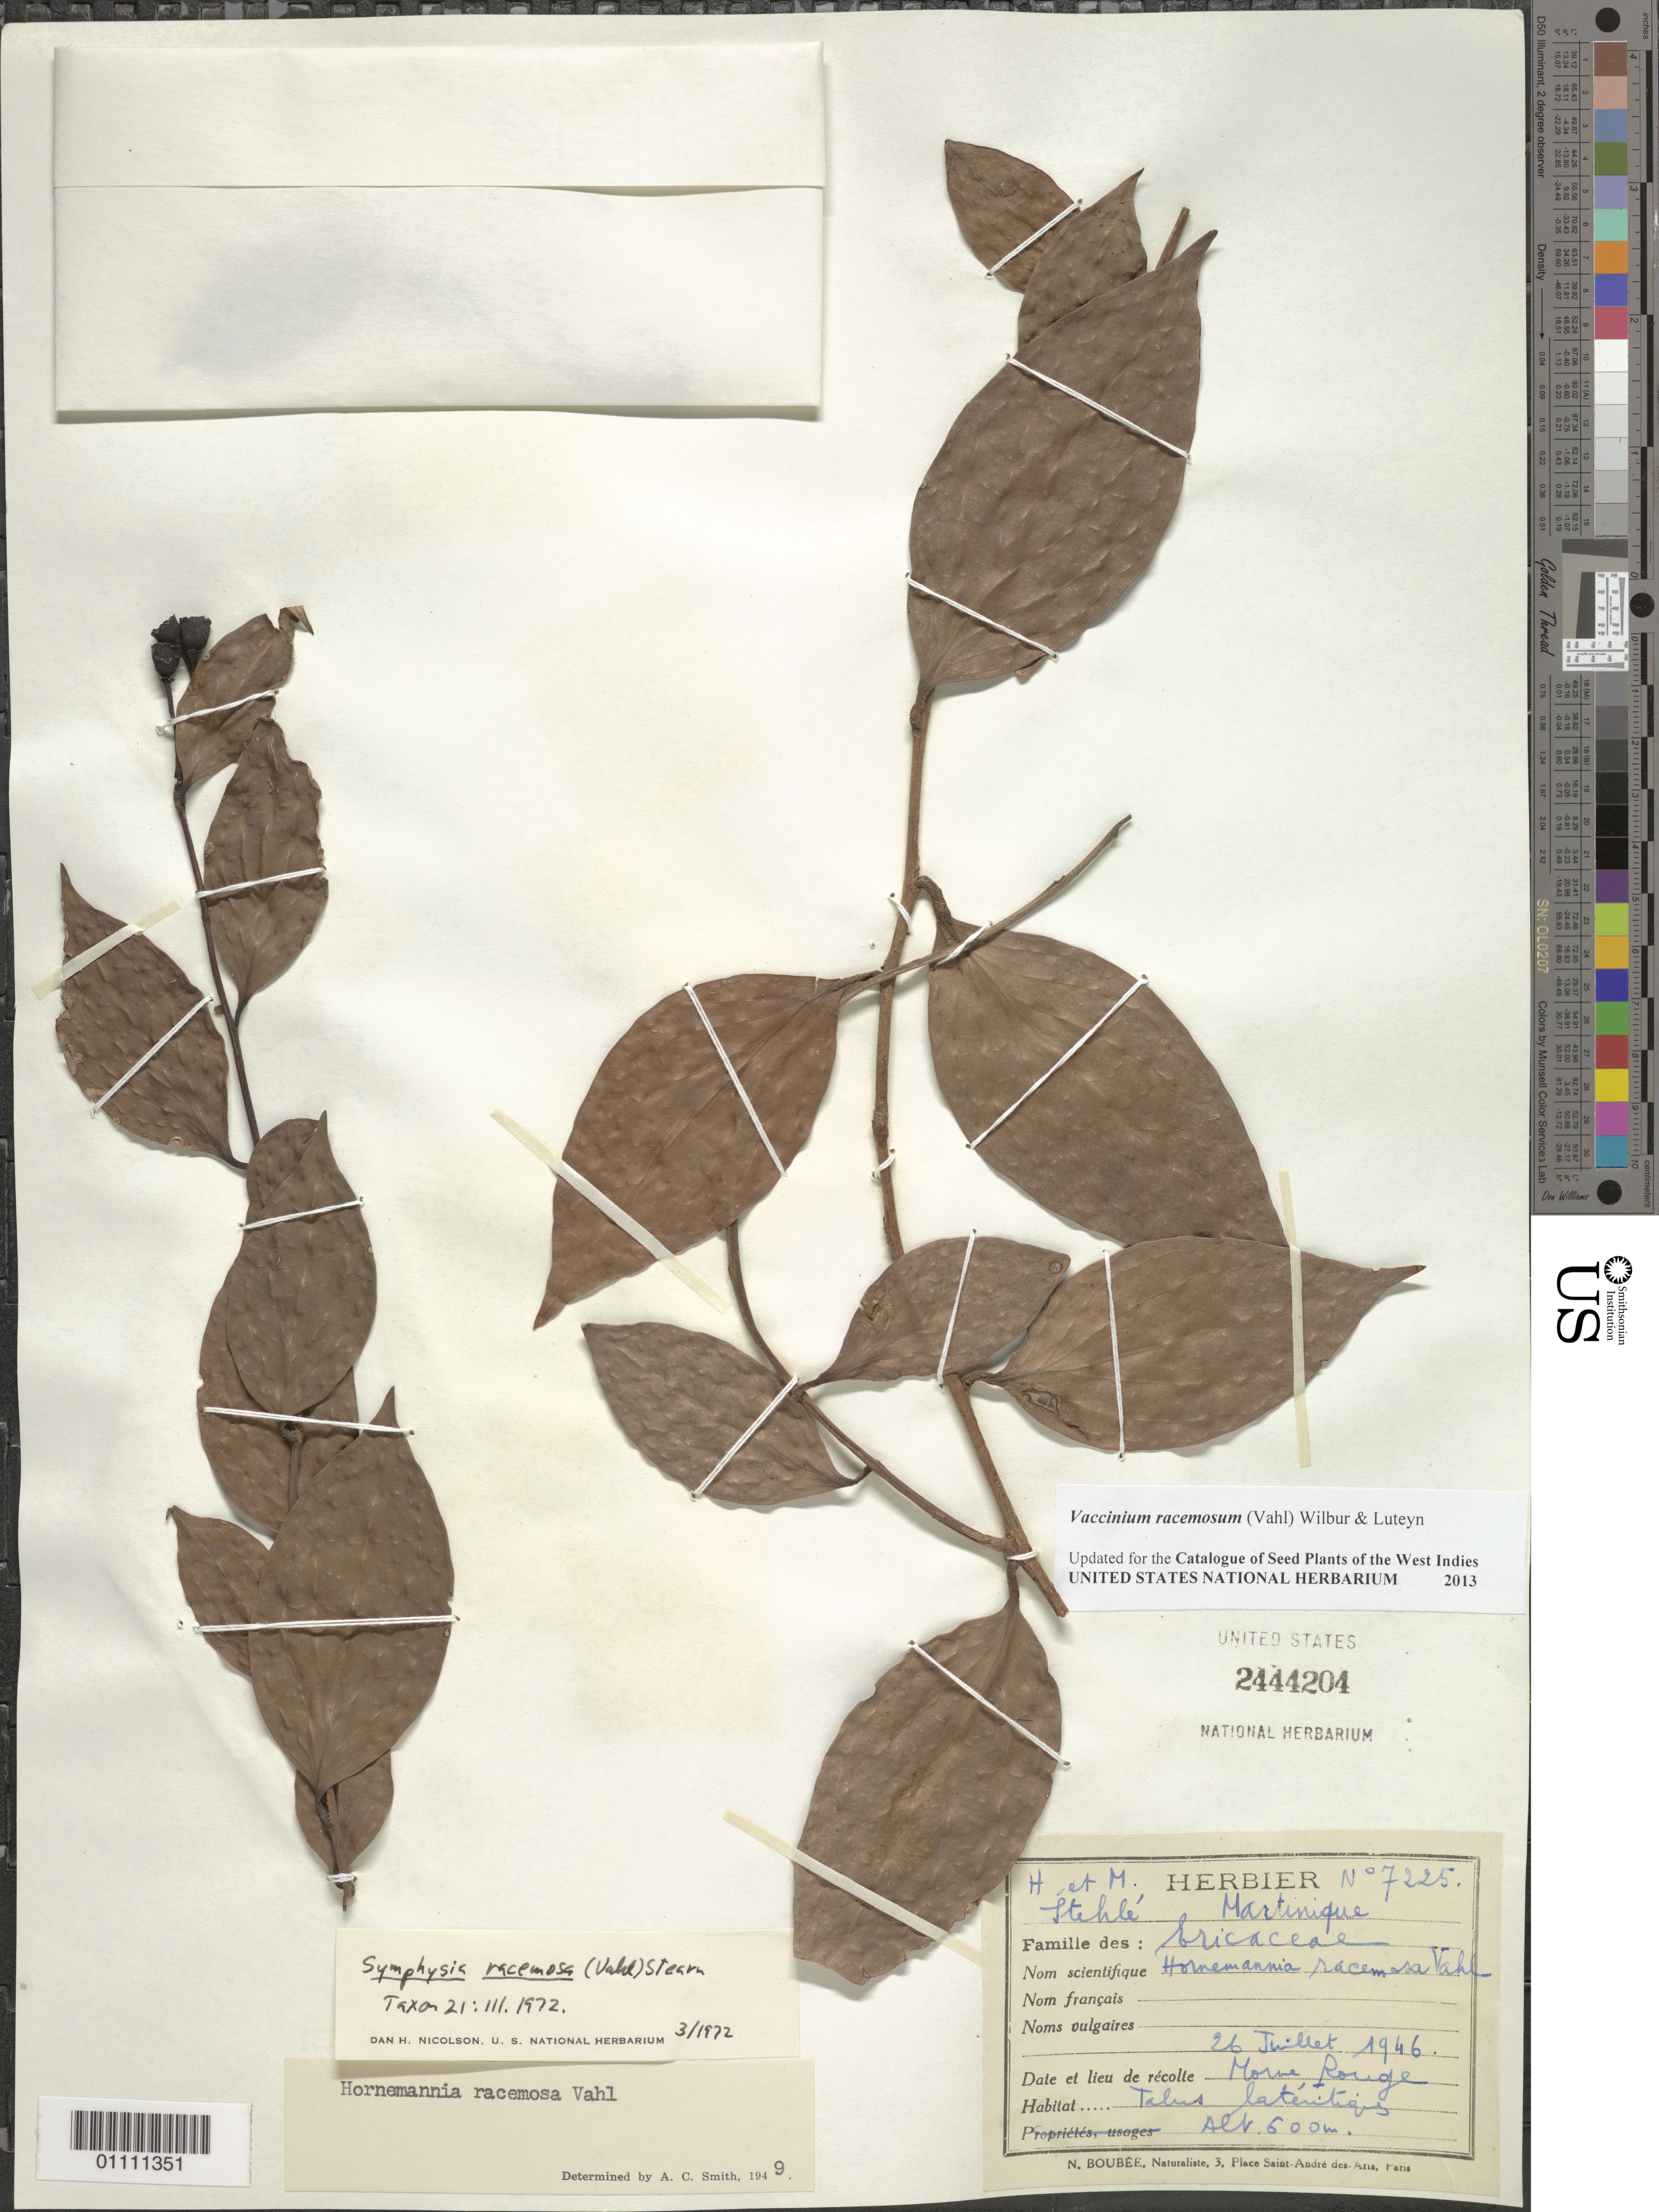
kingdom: Plantae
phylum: Tracheophyta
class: Magnoliopsida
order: Ericales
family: Ericaceae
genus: Vaccinium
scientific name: Vaccinium racemosum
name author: (Vahl) Wilbur & Luteyn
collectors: H. Stehlé & M. Stehlé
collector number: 7225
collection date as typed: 26 Jul 1946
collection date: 1946-07-26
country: Martinique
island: Martinique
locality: Morne Rougue. Talus latentique.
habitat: Talus latéritiques.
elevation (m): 600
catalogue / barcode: US 2444204